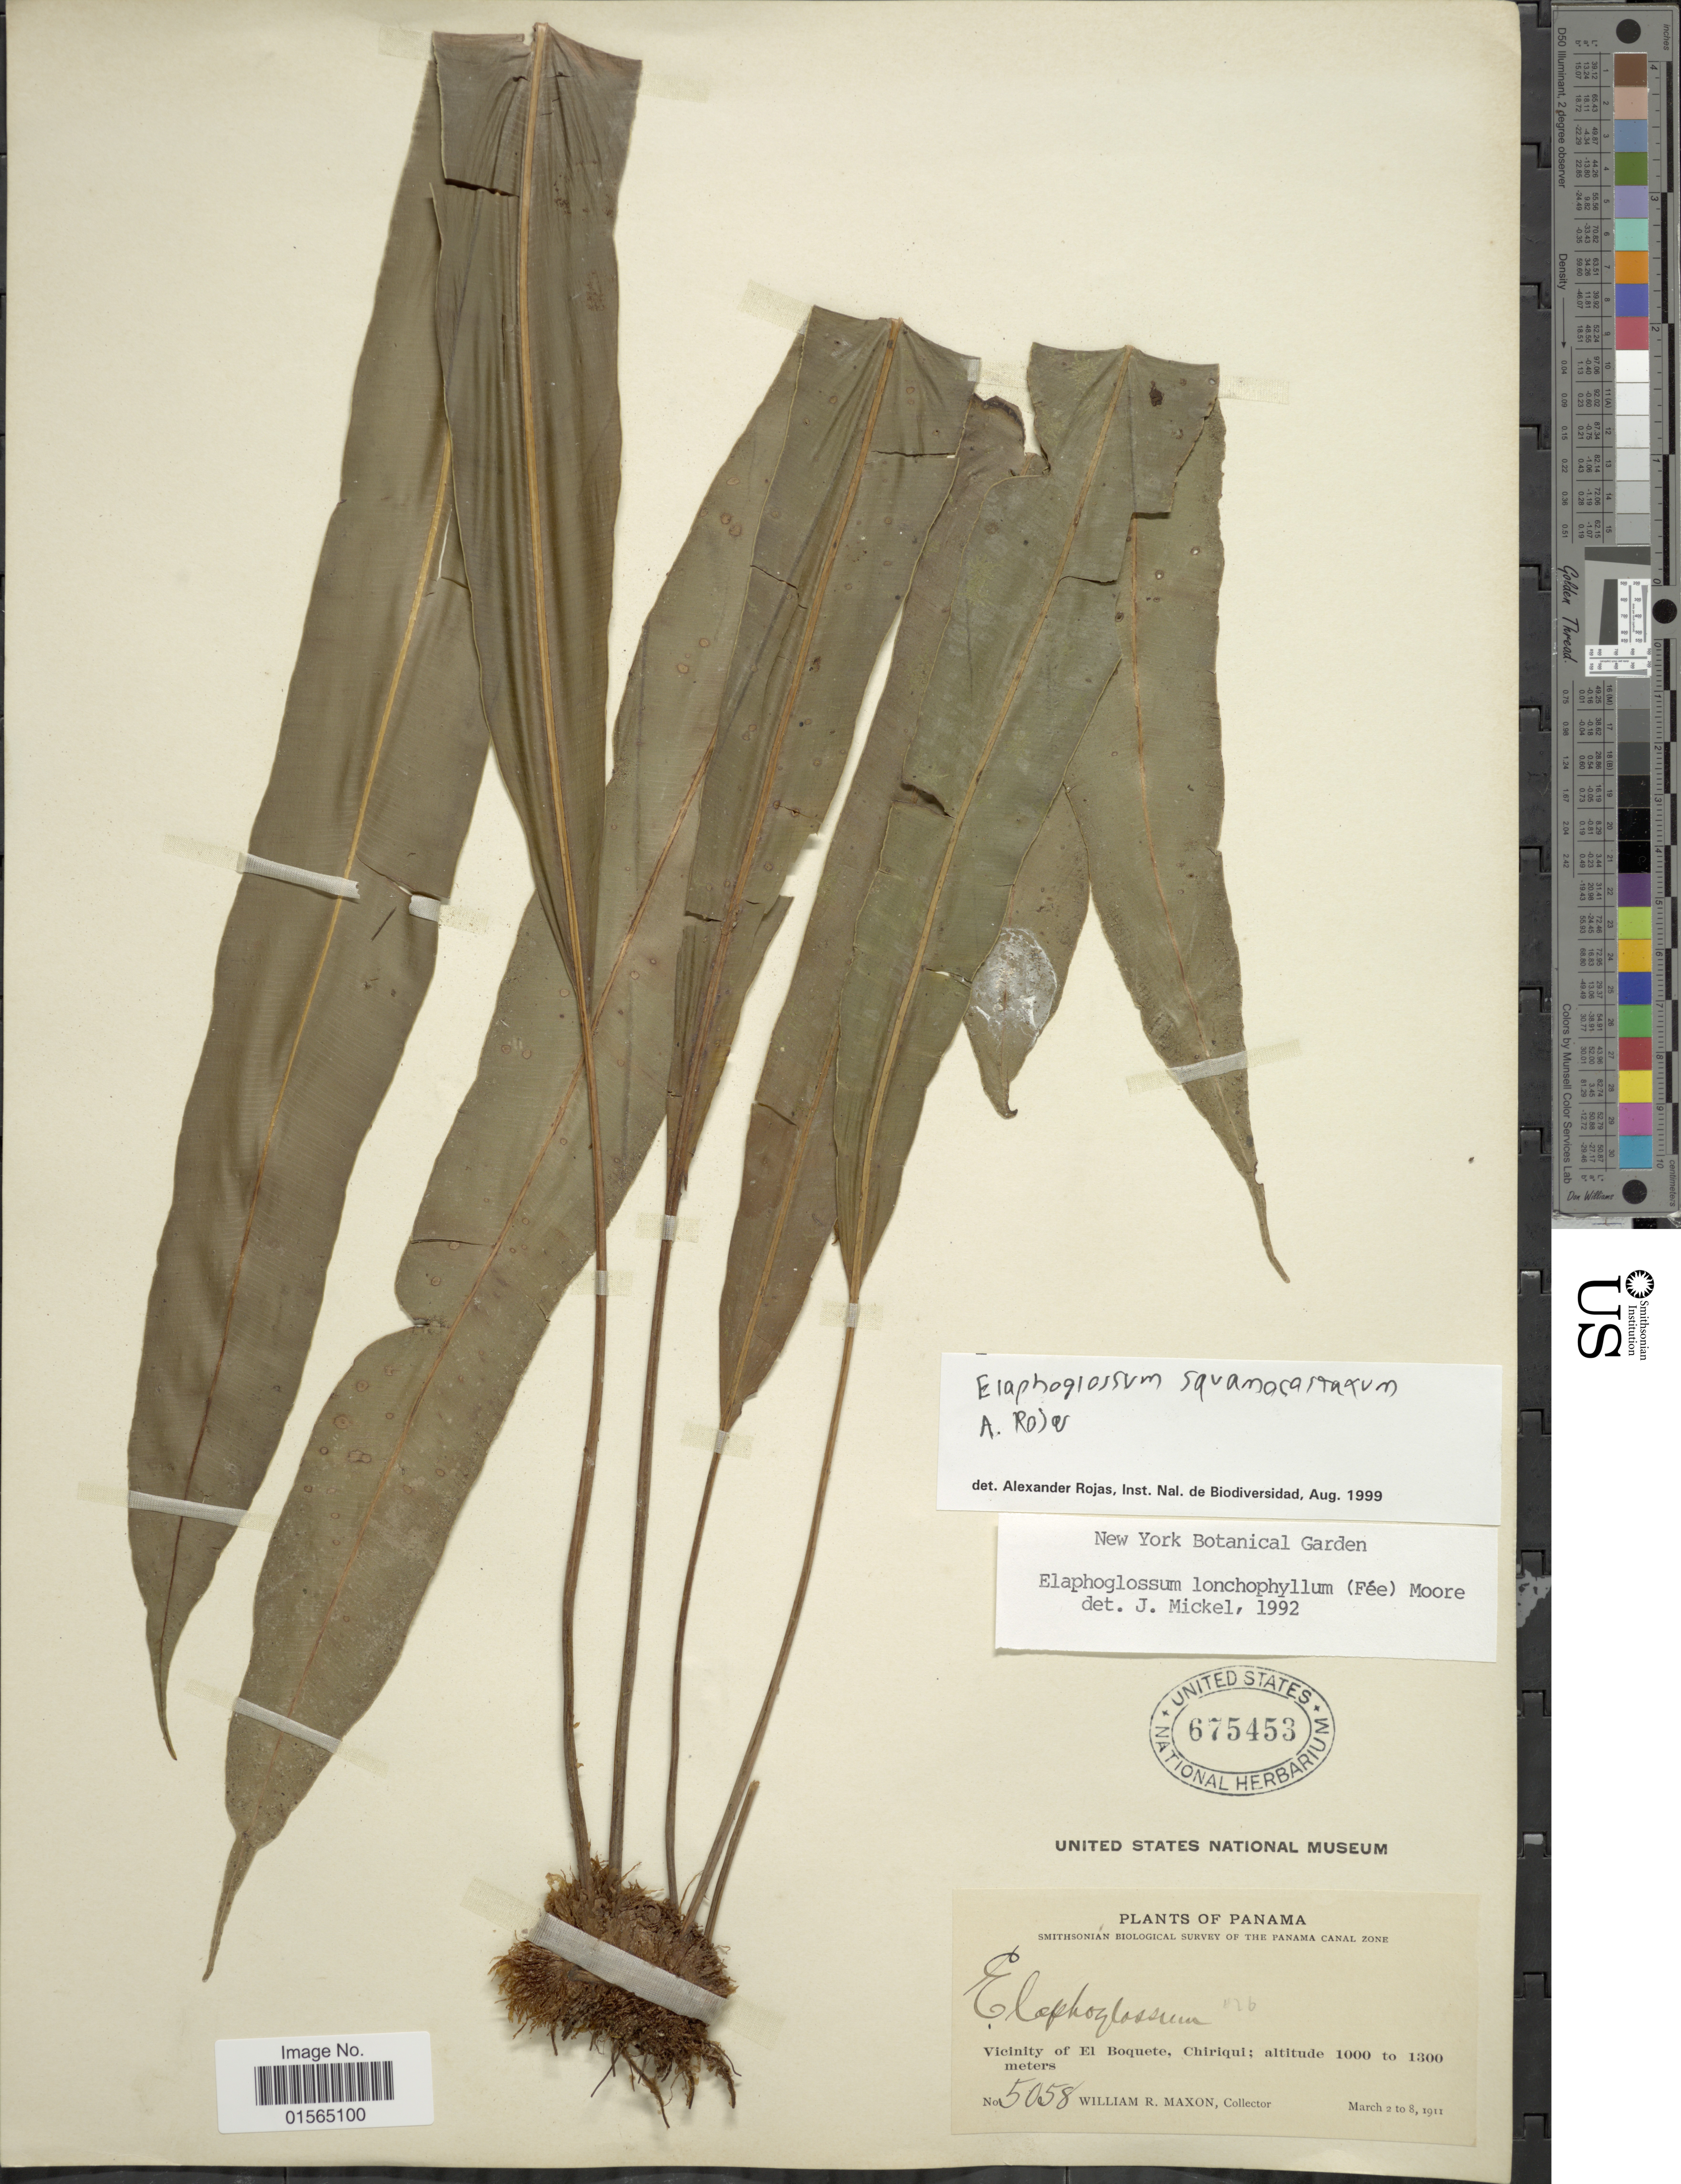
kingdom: Plantae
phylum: Tracheophyta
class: Polypodiopsida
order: Polypodiales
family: Dryopteridaceae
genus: Elaphoglossum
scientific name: Elaphoglossum squamatocostatum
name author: A. Rojas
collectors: W. R. Maxon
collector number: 5085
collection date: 1911-03-02/1911-03-08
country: Panama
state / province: Chiriqui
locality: Vicinity of El Boquete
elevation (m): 1000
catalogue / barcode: US 675453